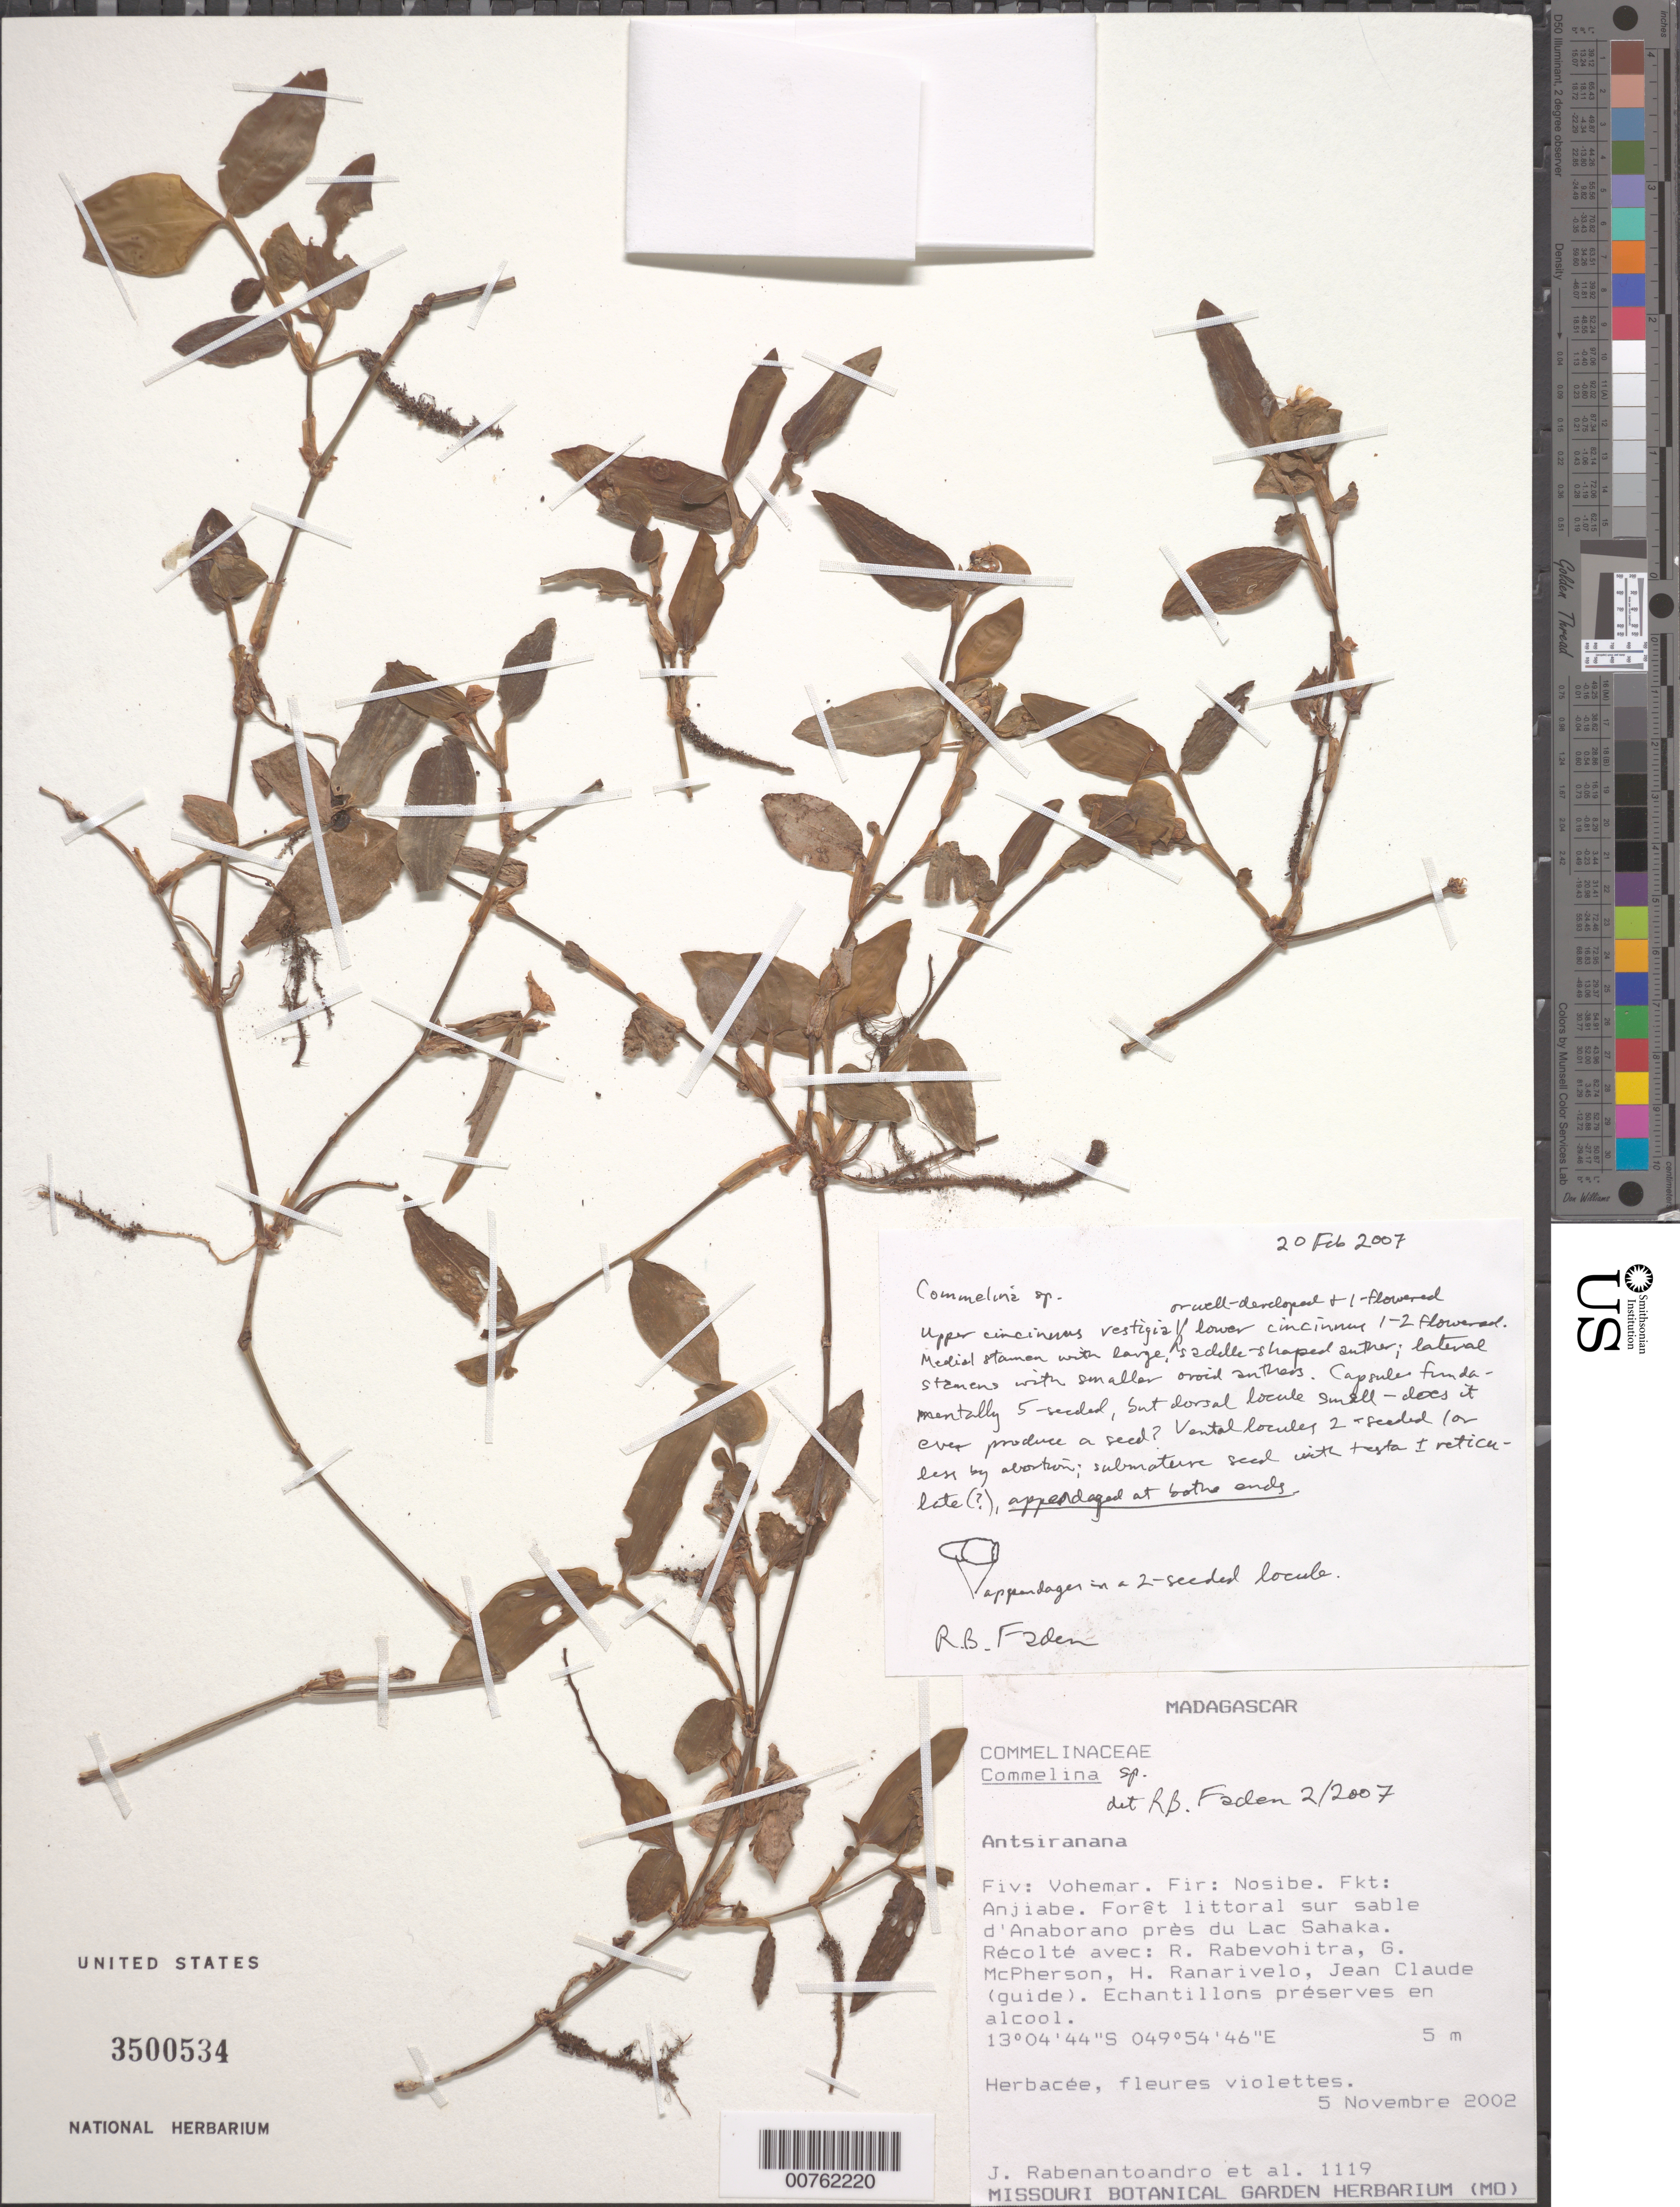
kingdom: Plantae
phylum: Tracheophyta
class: Liliopsida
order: Commelinales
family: Commelinaceae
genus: Commelina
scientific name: Commelina sp.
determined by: Faden, Robert B., (US), Smithsonian Institution - National Museum of Natural History (UNITED STATES)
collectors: J. Rabenantoandro et al.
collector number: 1119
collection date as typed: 05 Nov 2002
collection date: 2002-11-05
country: Madagascar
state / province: Sava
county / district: Vohémar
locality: Fiv: Vohemar. Fir: Nosibe. Fkt: Anjiabe.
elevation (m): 5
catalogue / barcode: US 3500534